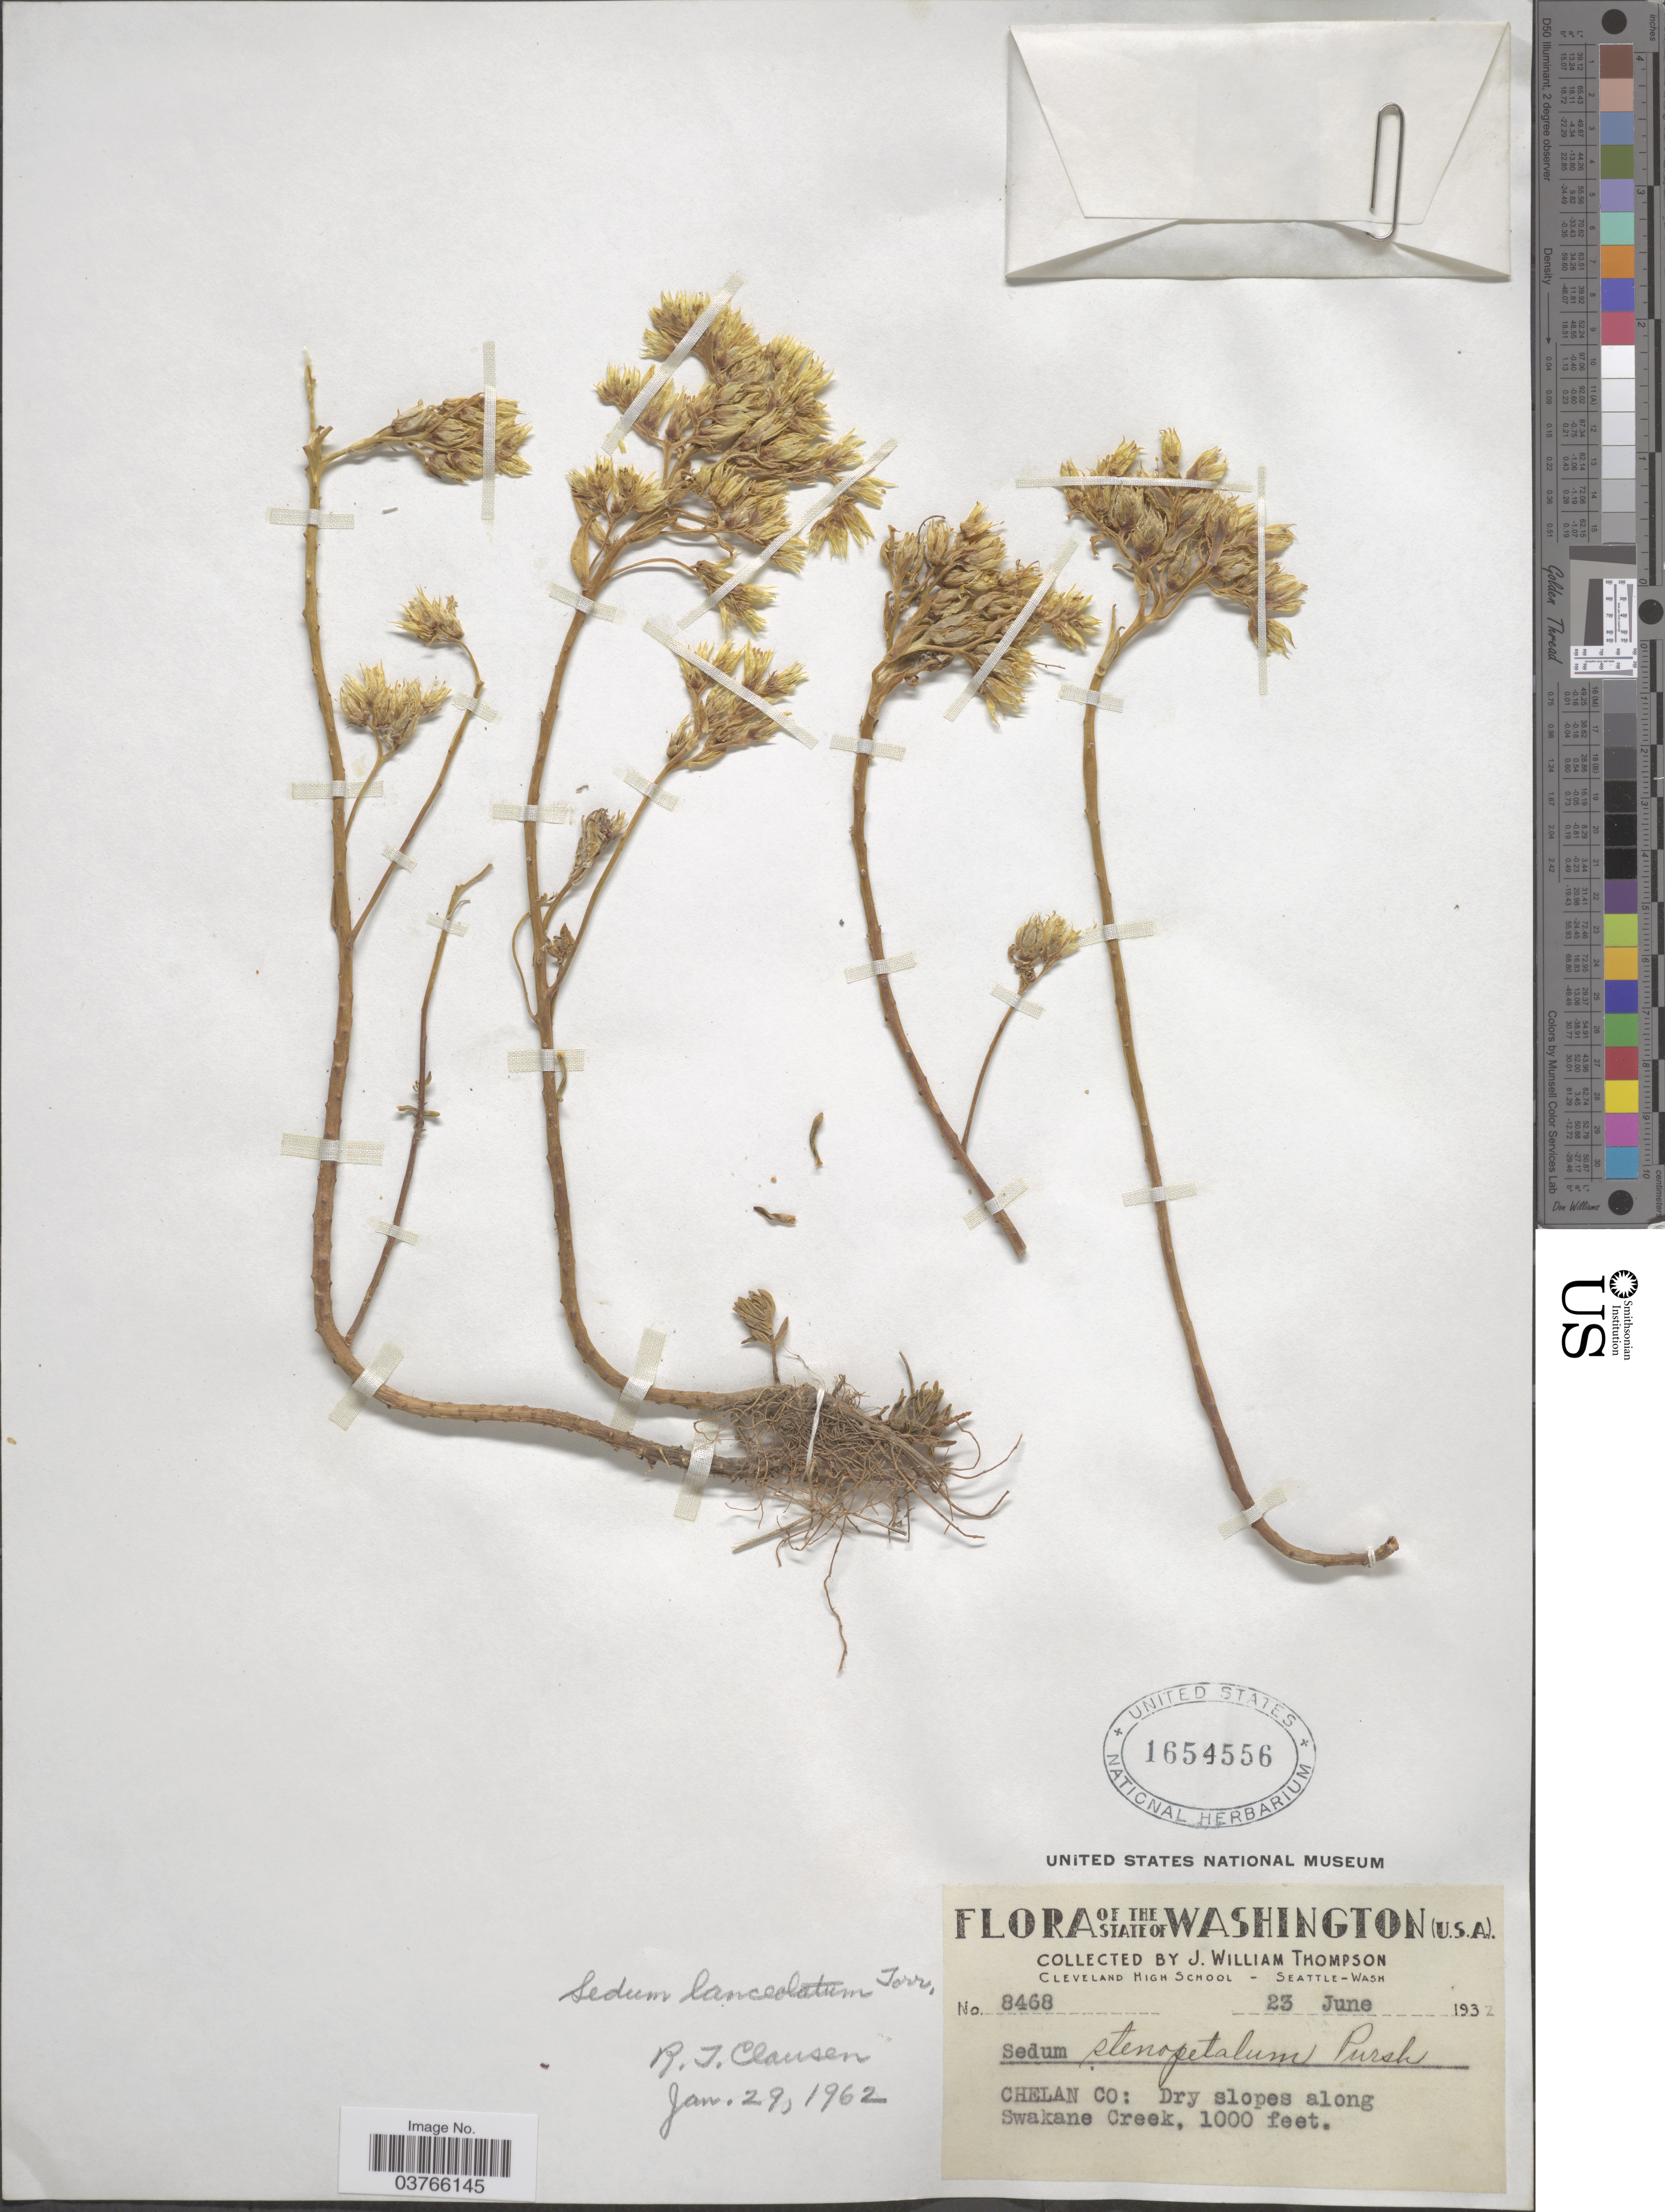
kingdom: Plantae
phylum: Tracheophyta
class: Magnoliopsida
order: Saxifragales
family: Crassulaceae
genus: Sedum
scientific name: Sedum lanceolatum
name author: Torr.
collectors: J. W. Thompson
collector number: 8468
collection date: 1932-06-23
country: United States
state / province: Washington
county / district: Chelan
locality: Chelan Co: Dry slopes along Swakane Creek.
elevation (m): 305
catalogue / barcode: US 1654556